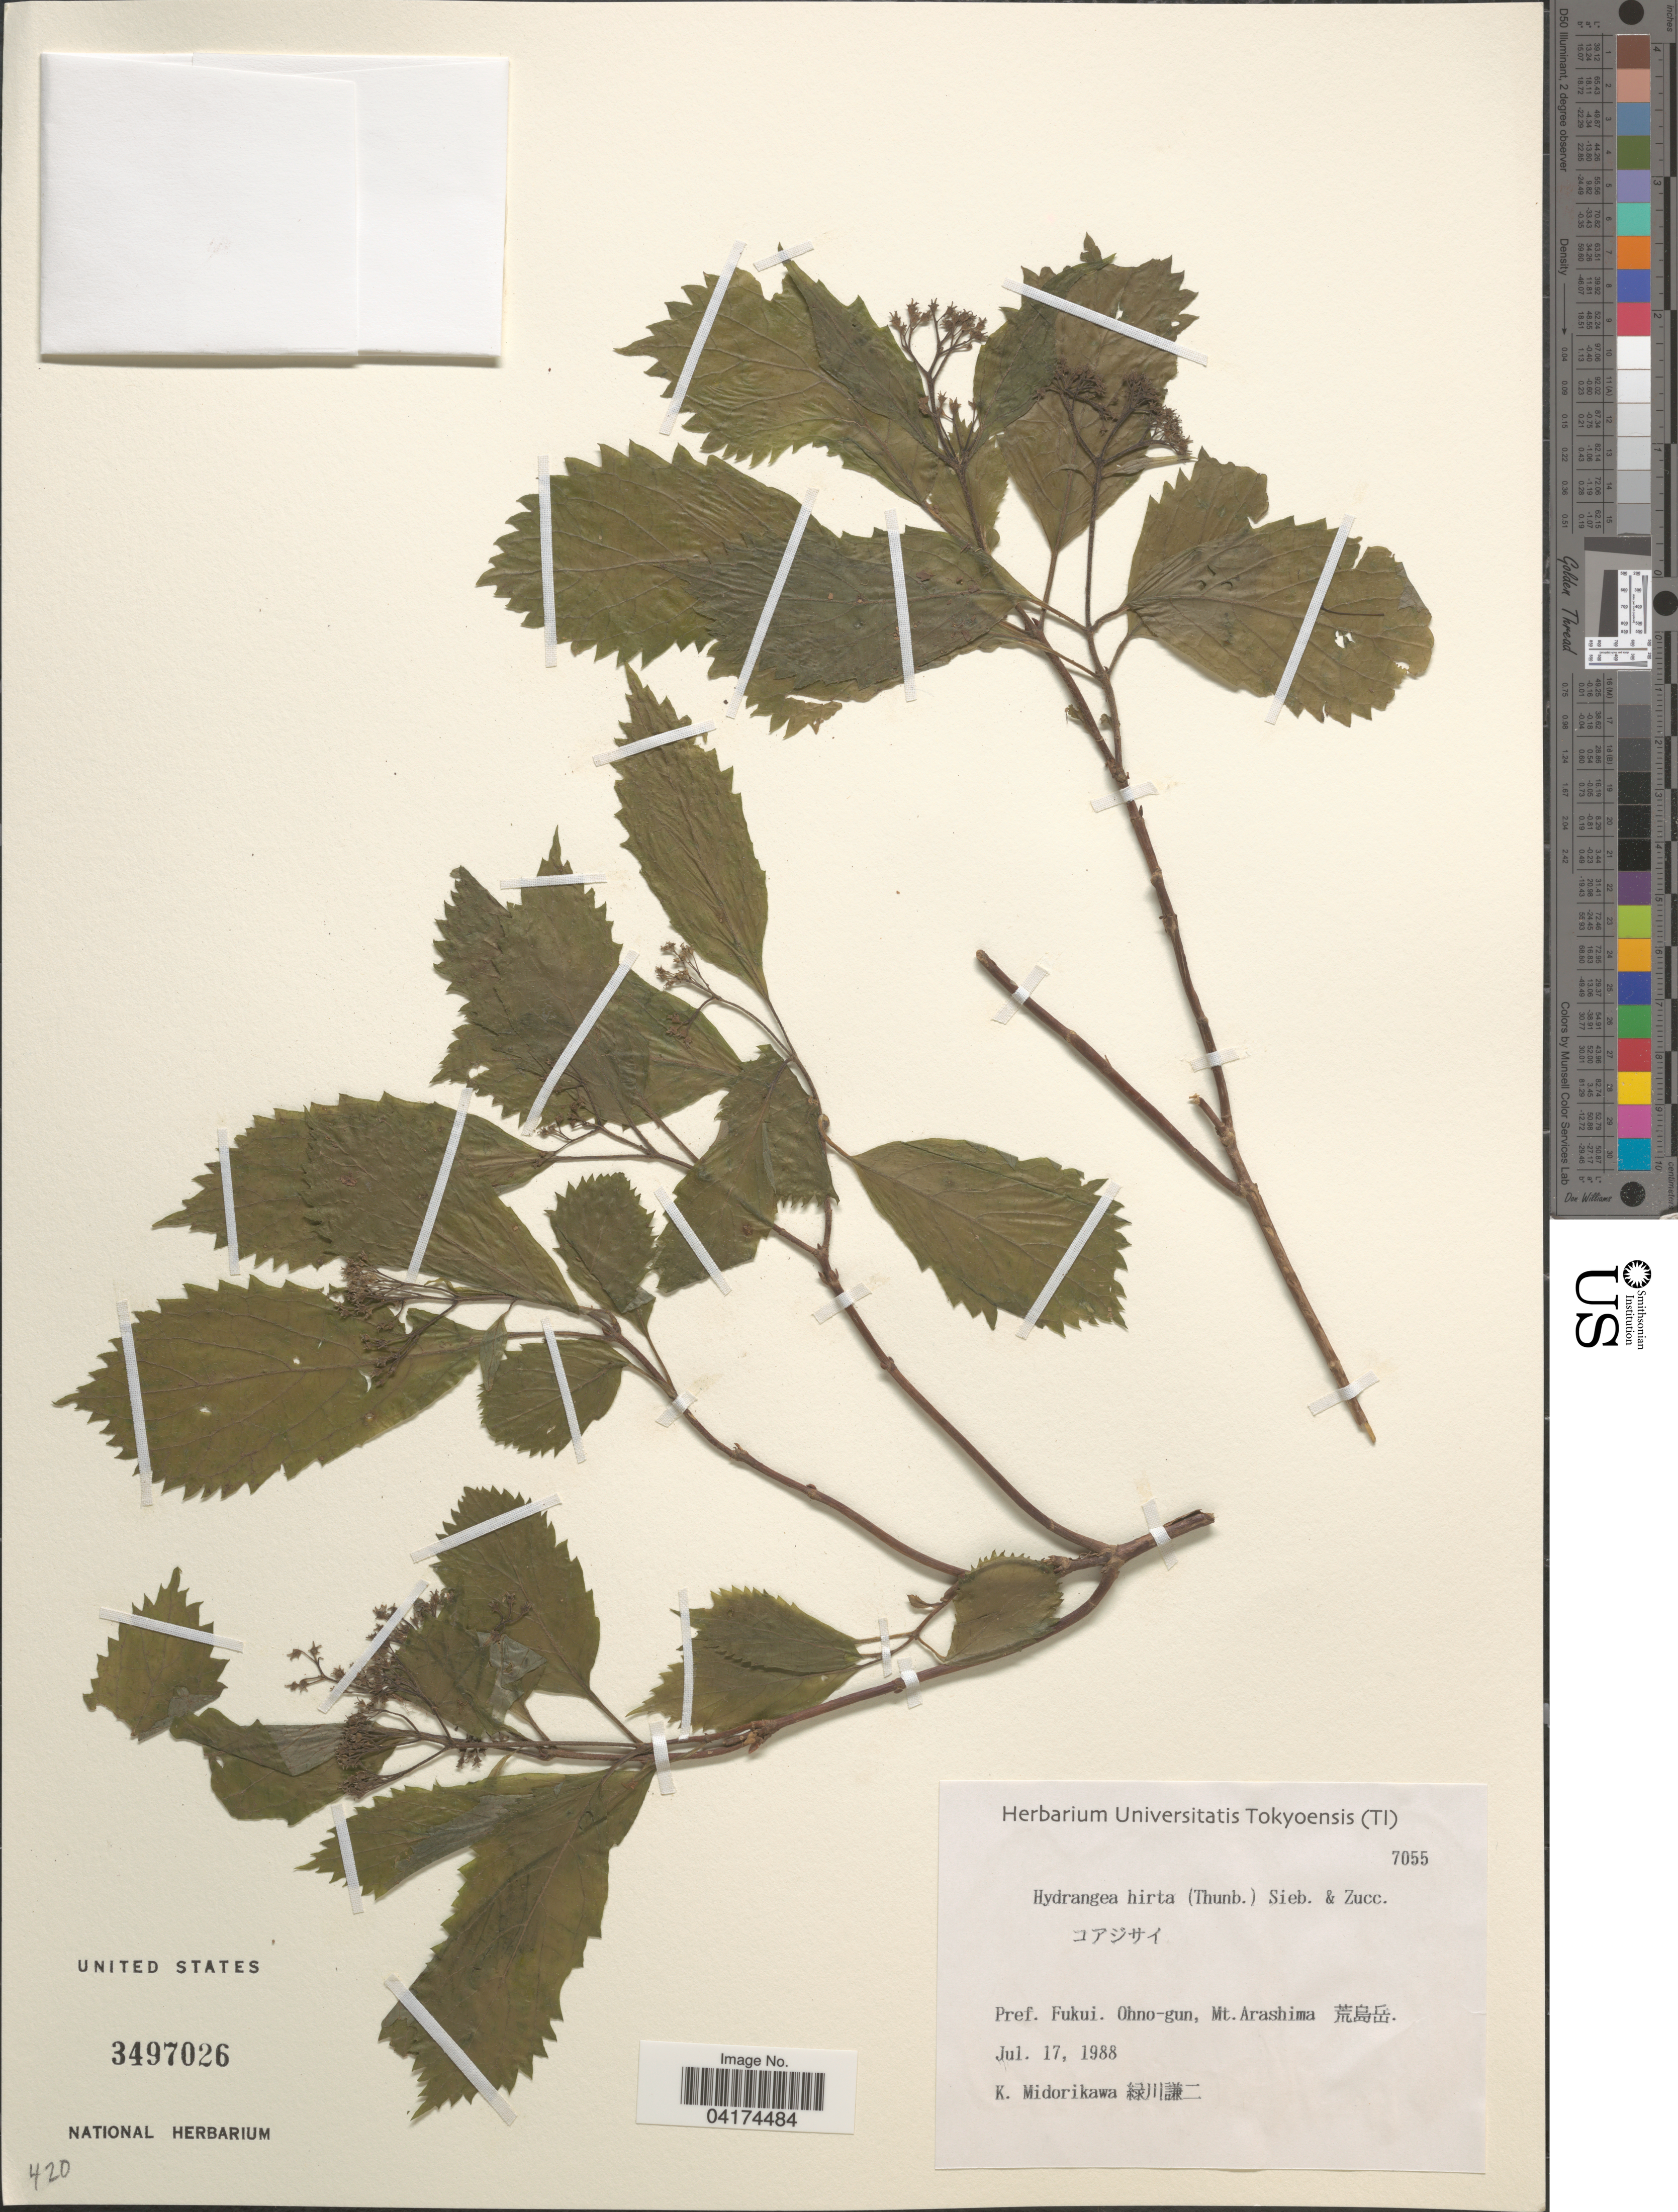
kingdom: Plantae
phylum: Tracheophyta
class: Magnoliopsida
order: Cornales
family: Hydrangeaceae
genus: Hydrangea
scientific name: Hydrangea hirta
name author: (Thunb.) Siebold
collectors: K. Midorikawa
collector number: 7055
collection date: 1988-07-17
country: Japan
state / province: Hukui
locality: Pref. Fukui. Ohno-gun, Mt. Arashima X.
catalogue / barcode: US 3497026